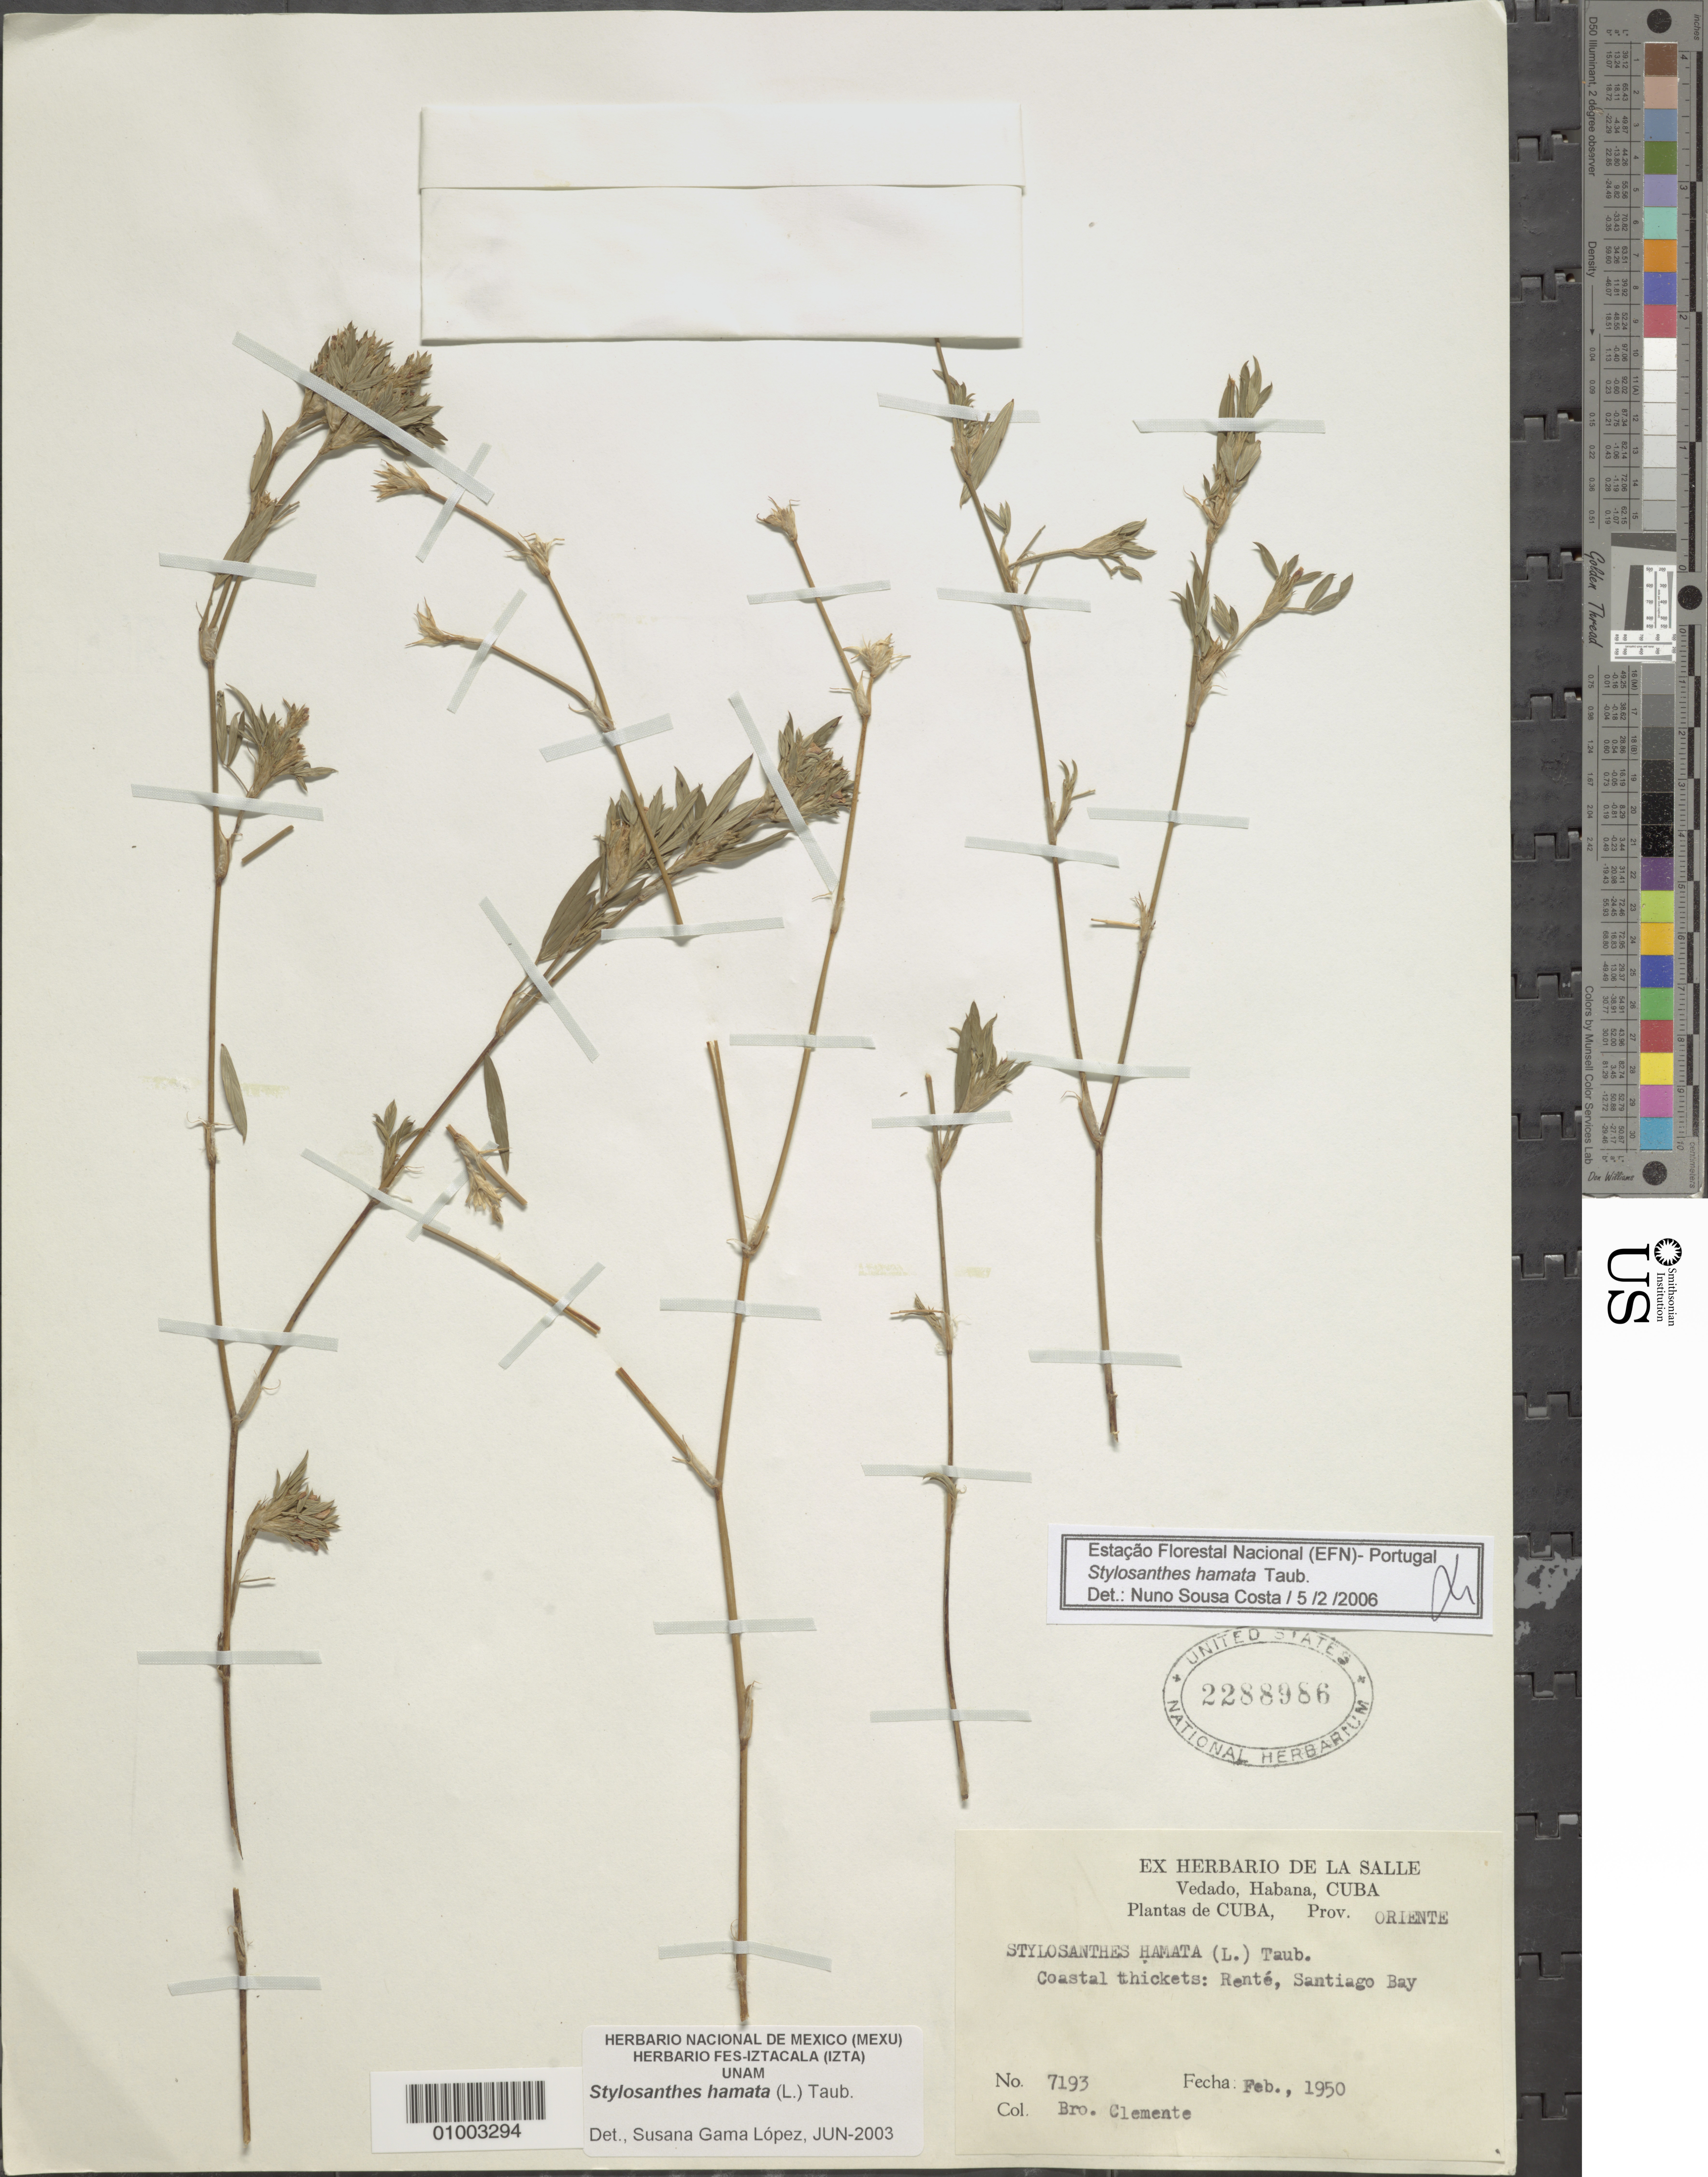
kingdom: Plantae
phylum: Tracheophyta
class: Magnoliopsida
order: Fabales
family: Fabaceae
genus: Stylosanthes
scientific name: Stylosanthes hamata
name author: (L.) Taub.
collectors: Bro. Clemente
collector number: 7193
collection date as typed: Feb 1950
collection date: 1950-02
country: Cuba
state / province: Santiago de Cuba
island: Cuba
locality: Coastal thickets, Rente, Santiago Bay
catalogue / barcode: US 2288986